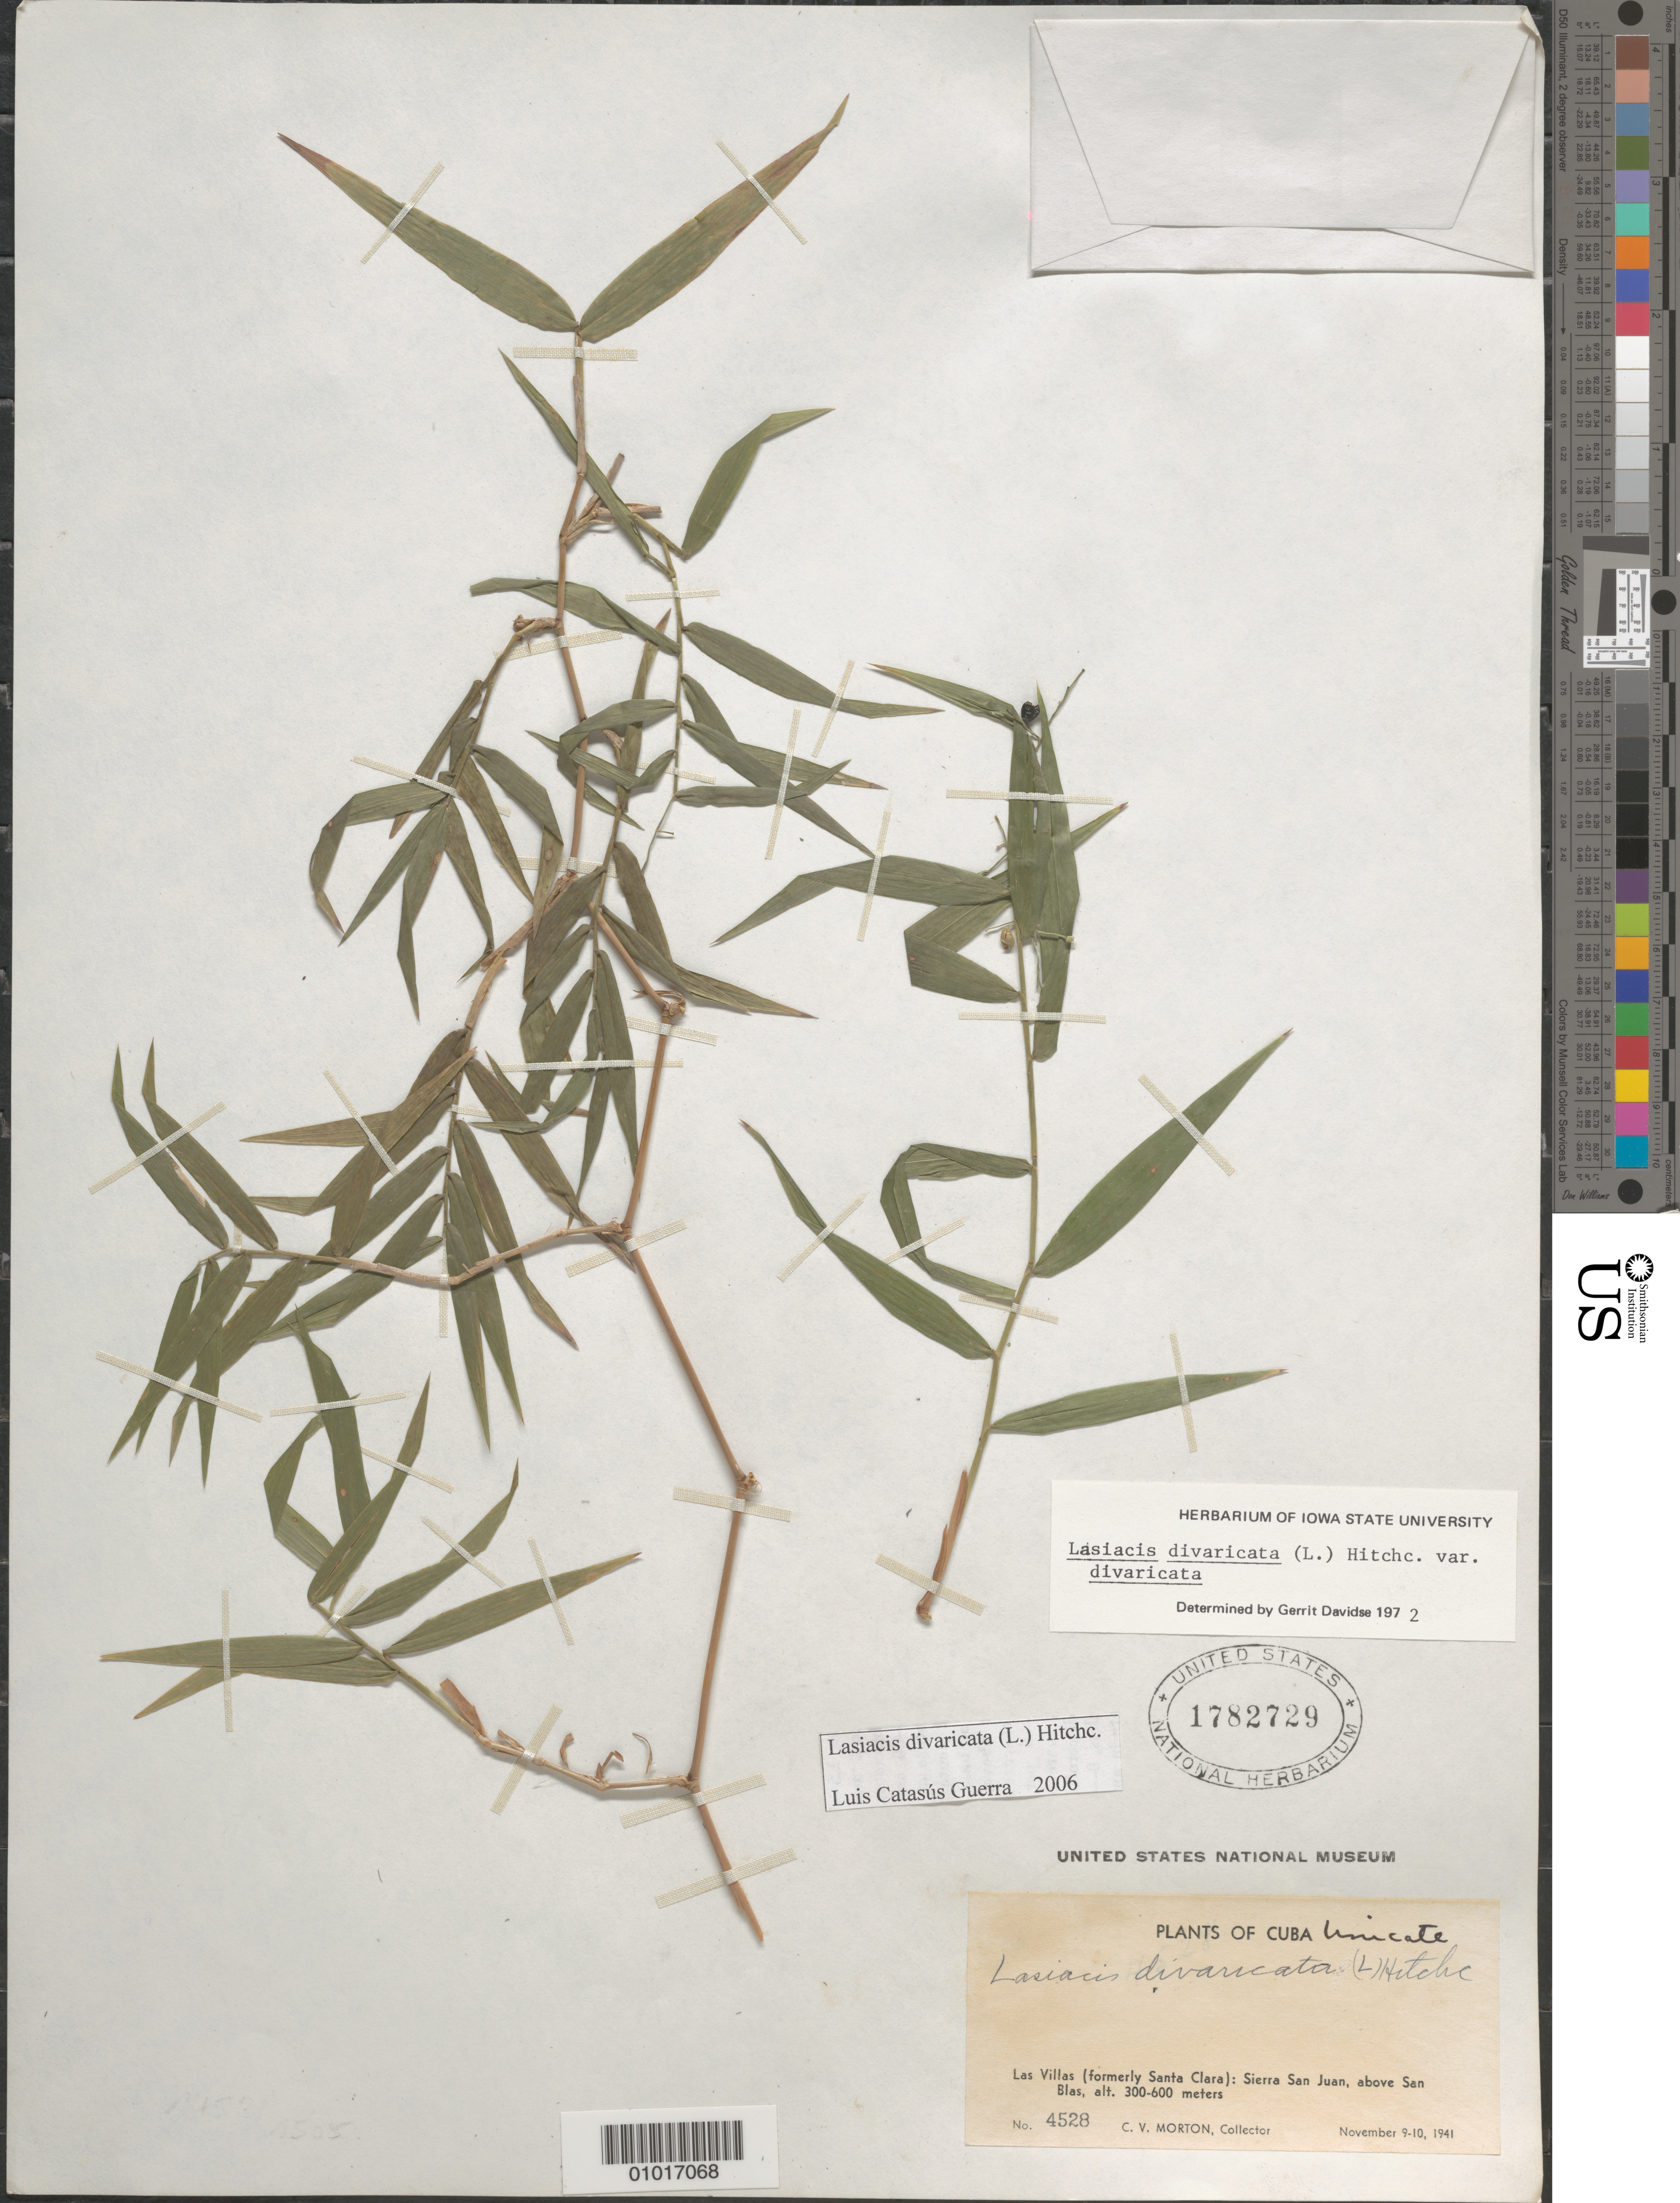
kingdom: Plantae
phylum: Tracheophyta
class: Liliopsida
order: Poales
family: Poaceae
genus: Lasiacis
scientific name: Lasiacis divaricata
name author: (L.) Hitchc.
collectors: C. V. Morton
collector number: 4528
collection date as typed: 09 Nov 1941 to 10 Nov 1941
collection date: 1941-11-09/1941-11-10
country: Cuba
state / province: Las Villas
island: Cuba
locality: Las Villas (formerly Santa Clara): Sierra San Juan, above San Blas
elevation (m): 300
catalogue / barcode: US 1782729